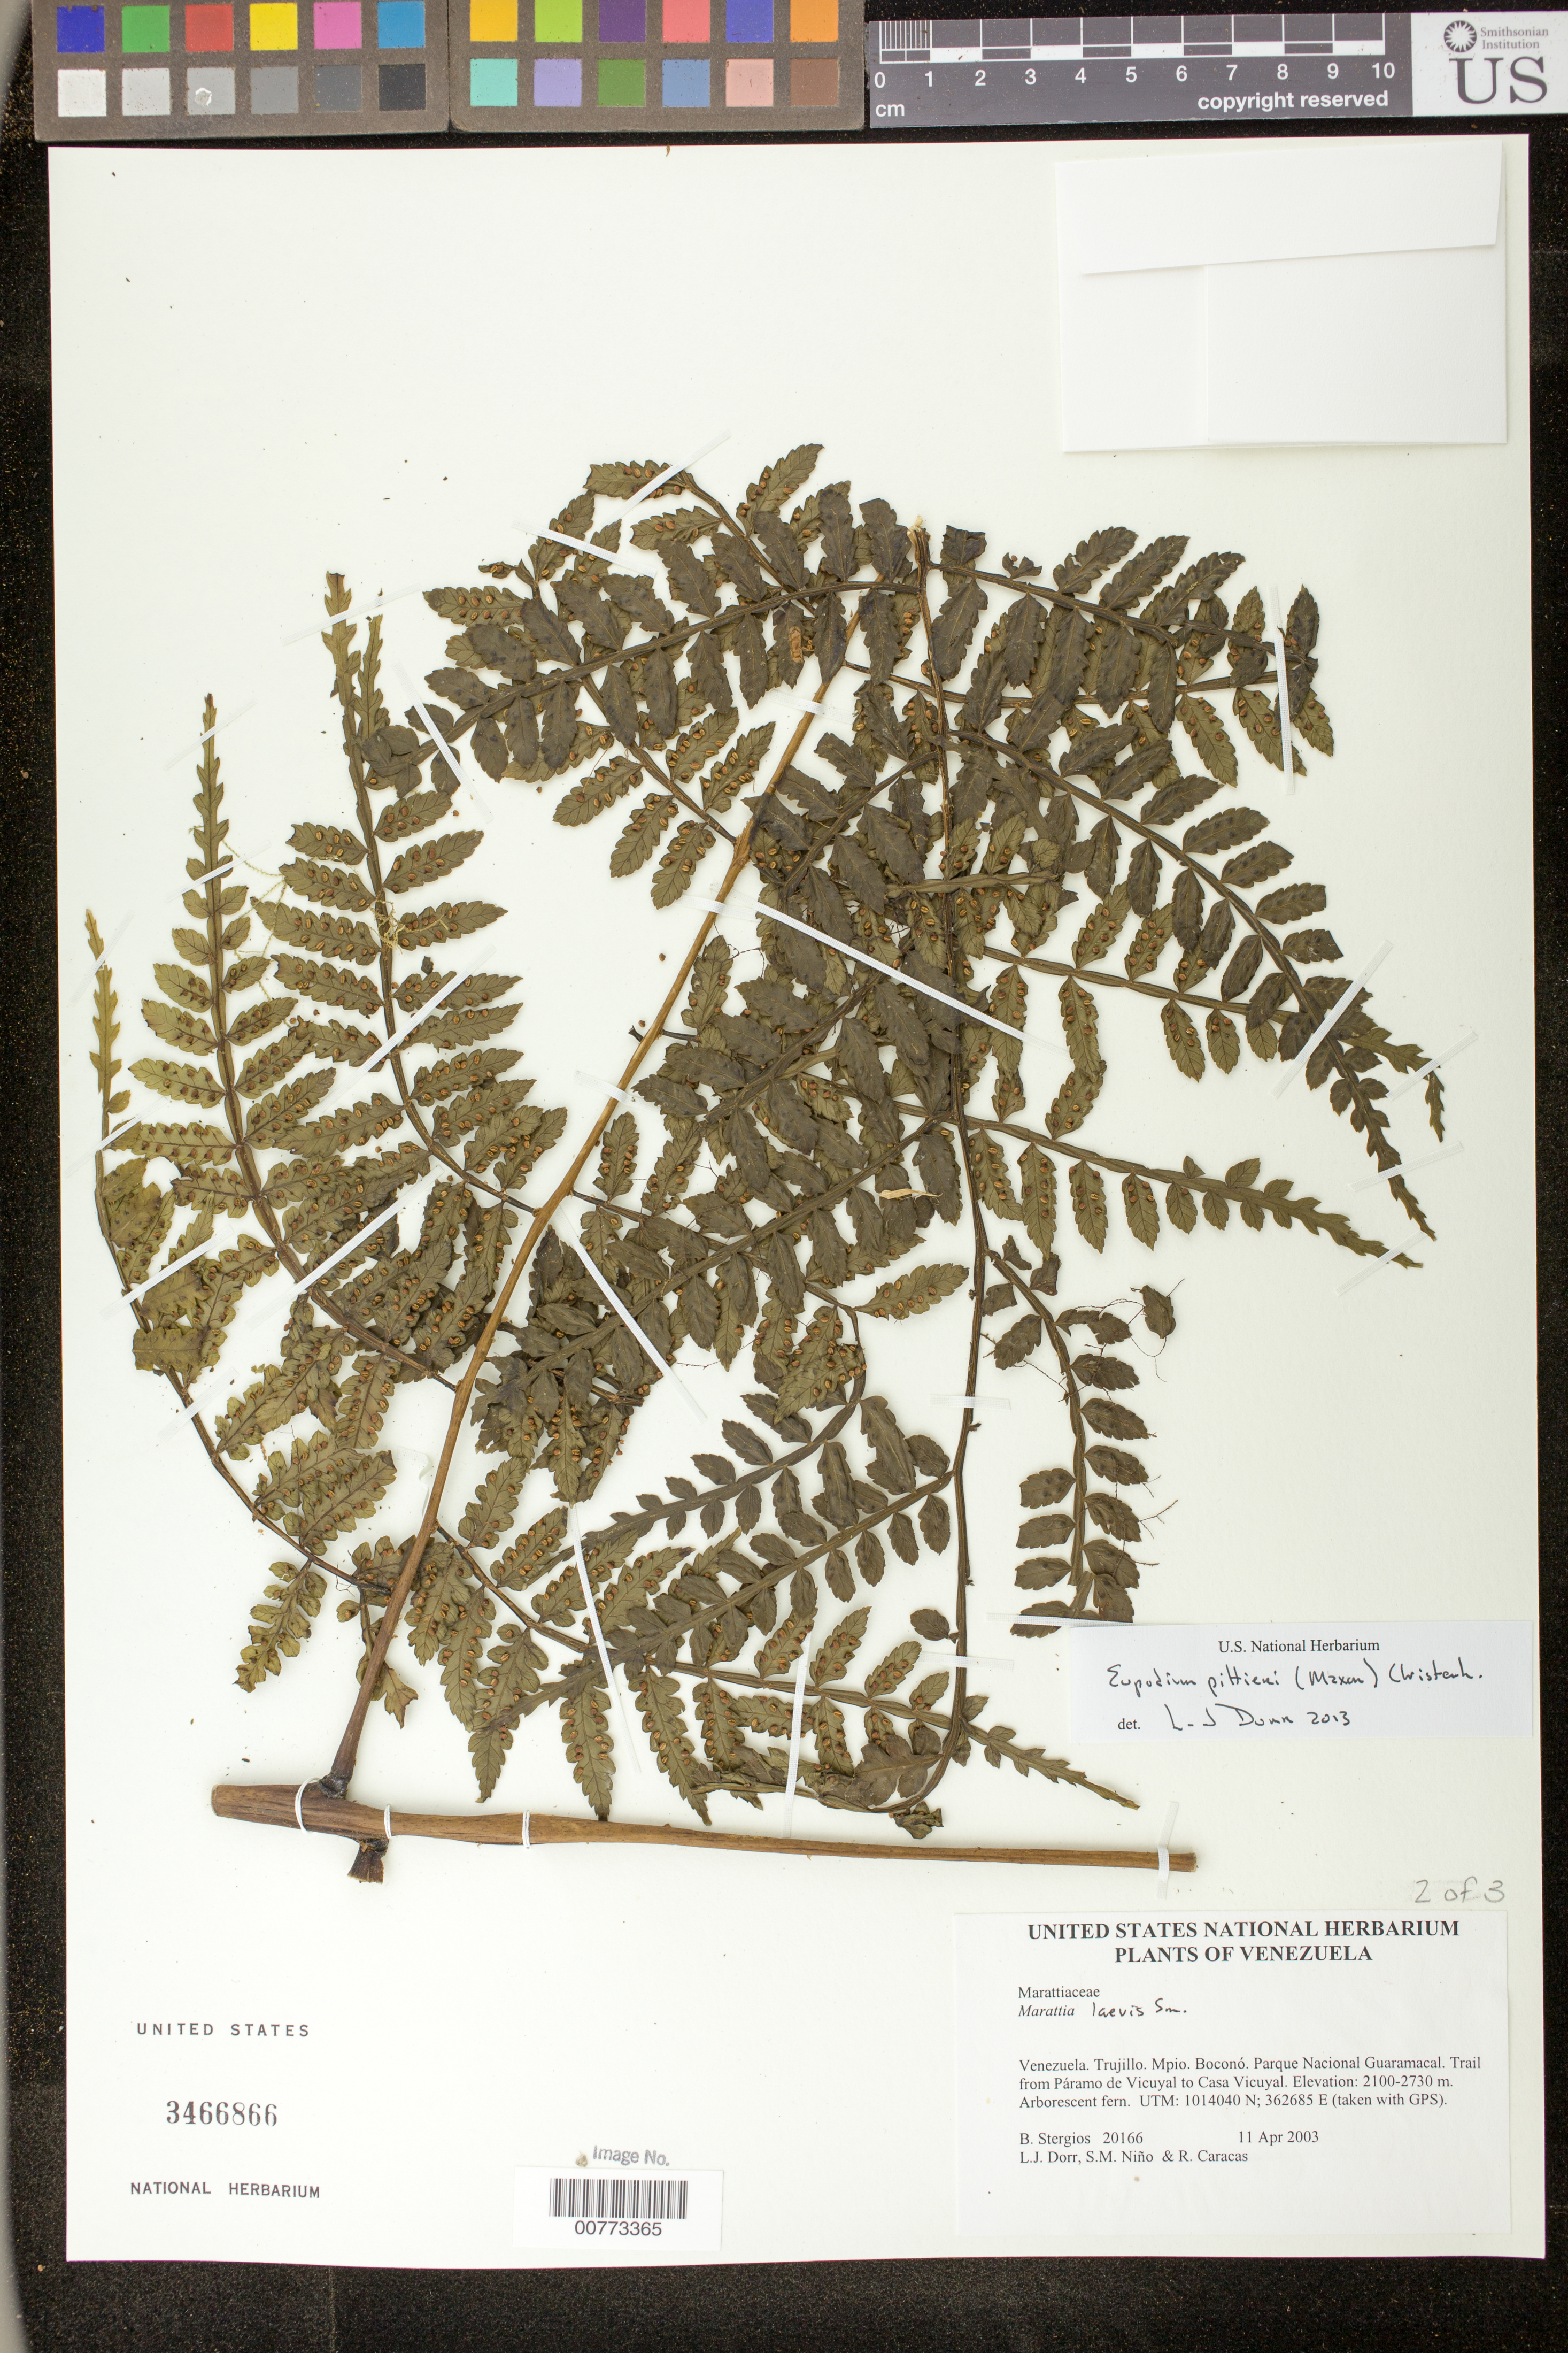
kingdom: Plantae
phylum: Tracheophyta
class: Polypodiopsida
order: Marattiales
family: Marattiaceae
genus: Eupodium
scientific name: Eupodium pittieri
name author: (Maxon) Christenh.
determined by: Dorr, L. J., (BOT), Smithsonian Institution - National Museum of Natural History (UNITED STATES)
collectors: B. G. Stergios, L. J. Dorr, S. M. Niño & R. Caracas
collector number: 20166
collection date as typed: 11 Apr 2003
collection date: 2003-04-11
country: Venezuela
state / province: Trujillo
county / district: Boconó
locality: Parque Nacional Guaramacal. Trail from Páramo de Vicuyal to Casa Vicuyal.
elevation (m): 2100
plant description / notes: PORT, US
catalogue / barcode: US 3466866